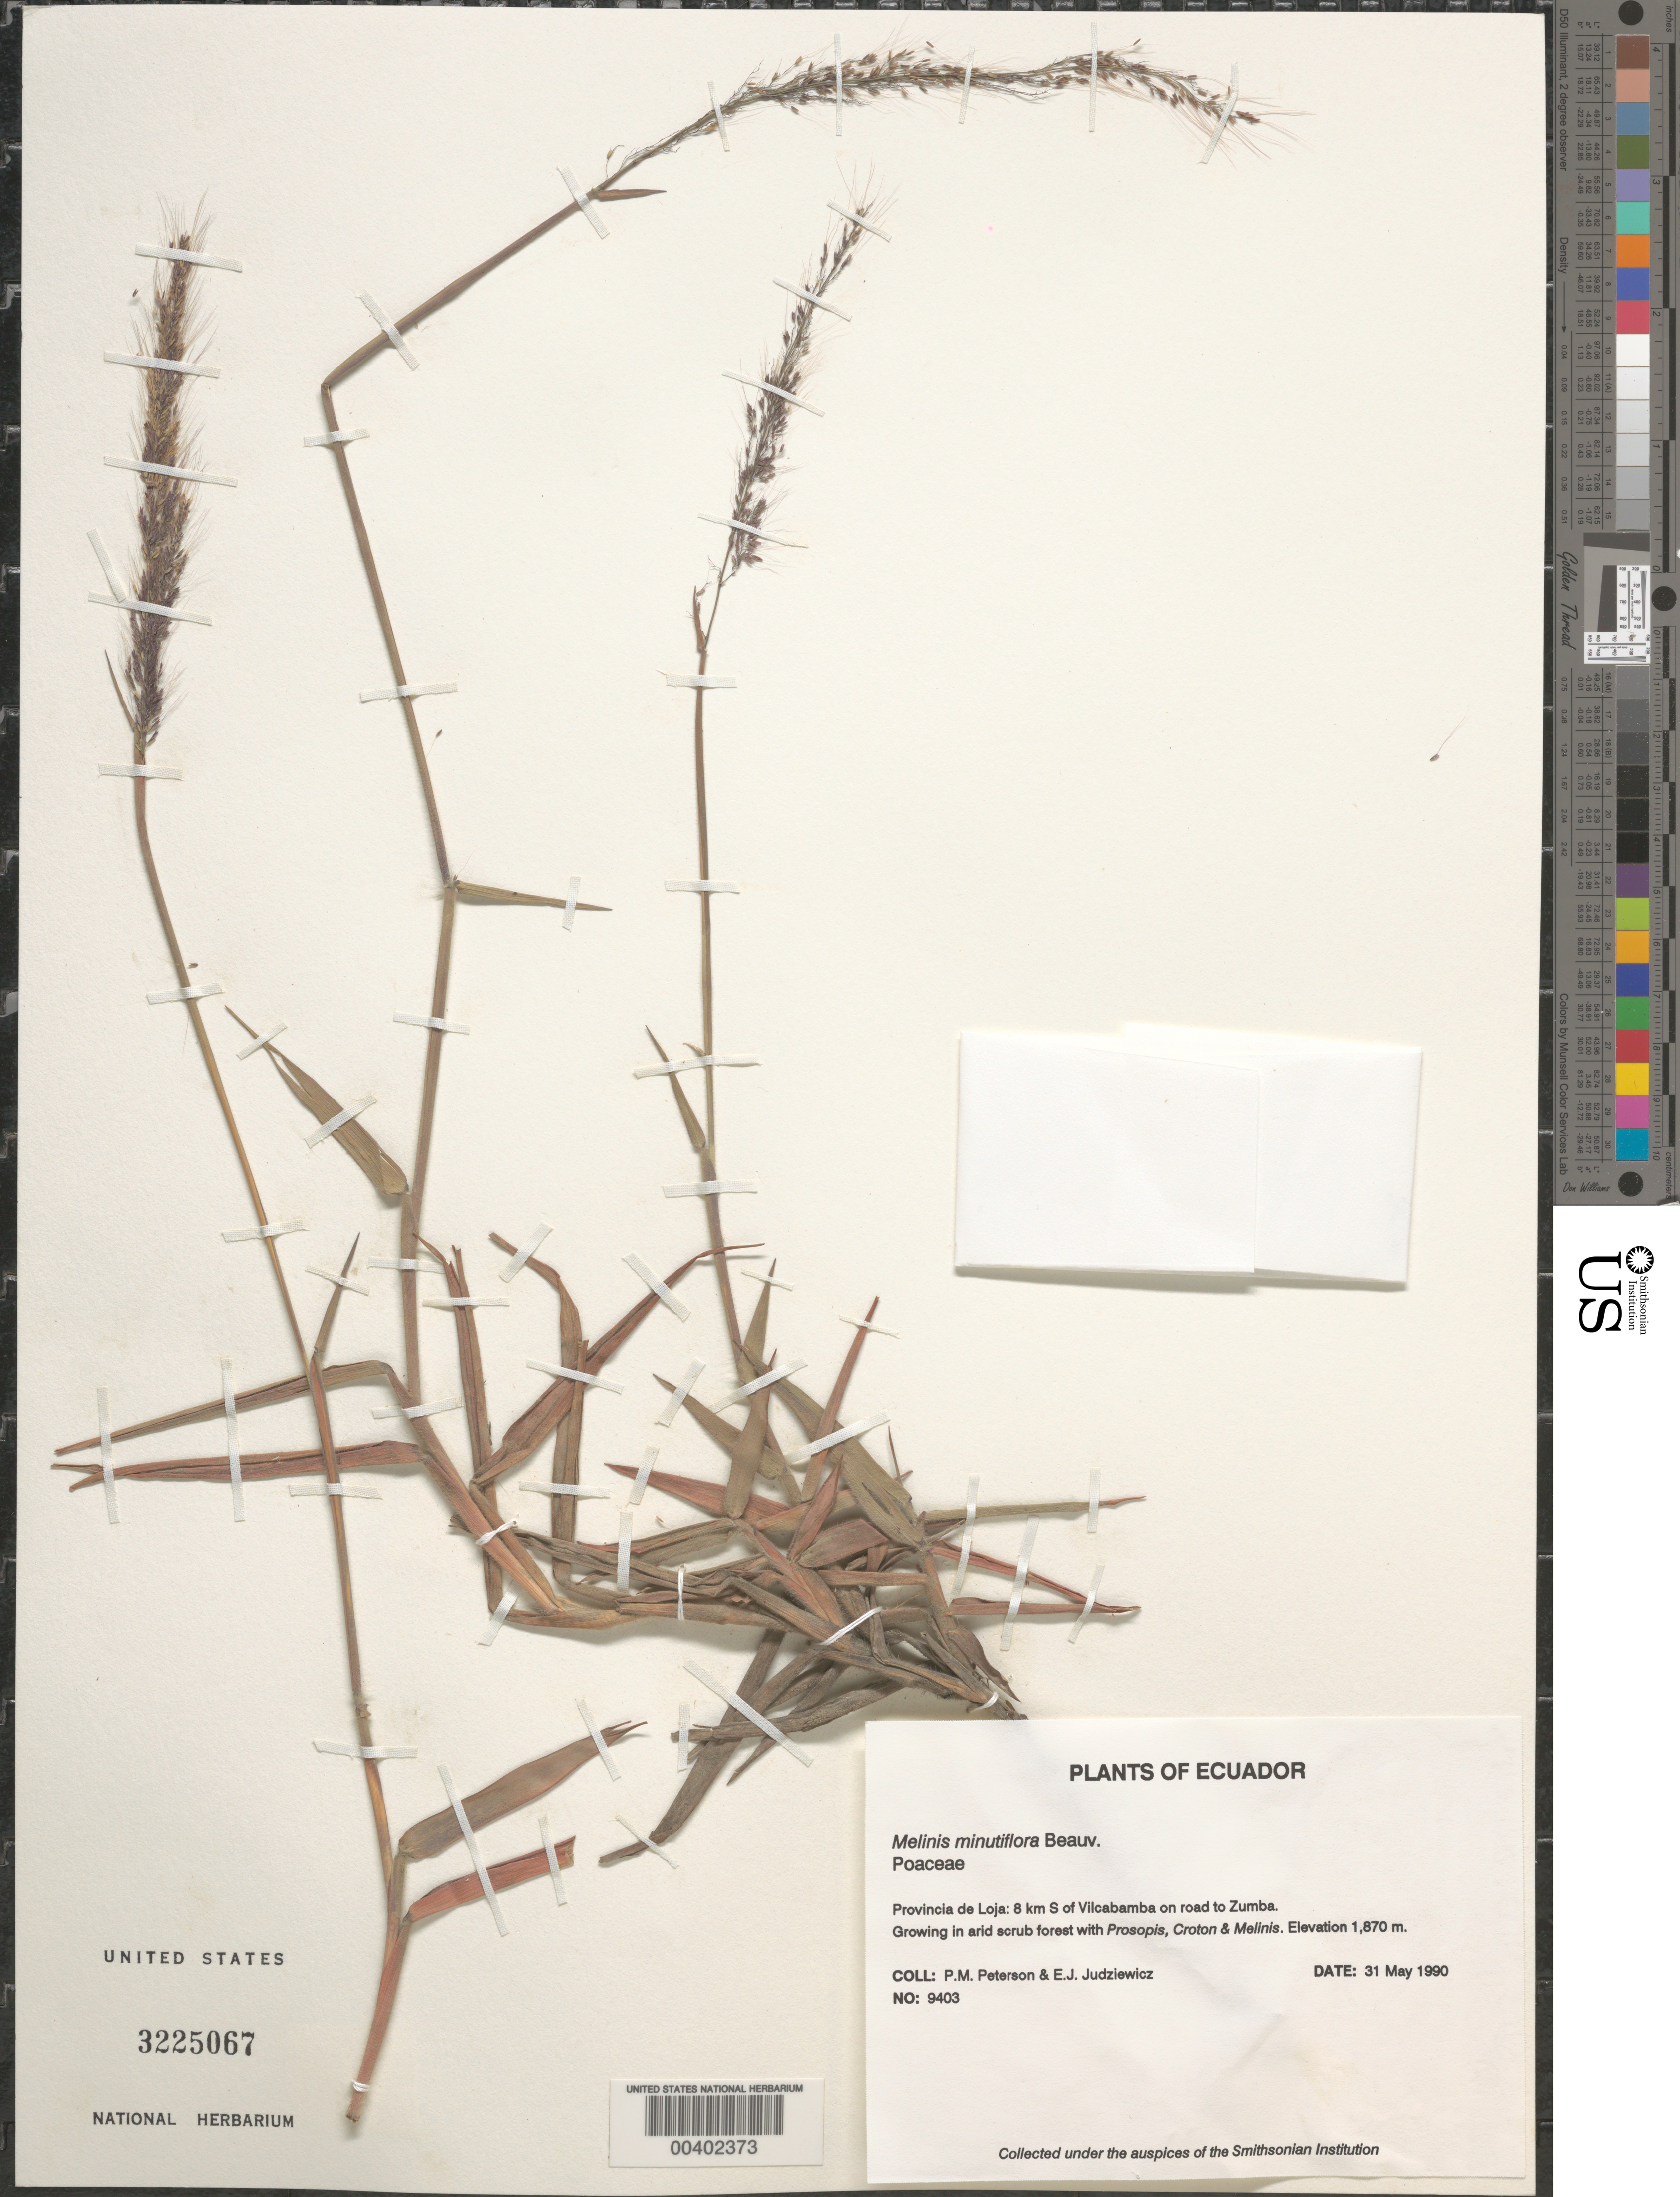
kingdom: Plantae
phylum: Tracheophyta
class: Liliopsida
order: Poales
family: Poaceae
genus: Melinis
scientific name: Melinis minutiflora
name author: P. Beauv.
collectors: P. M. Peterson & E. J. Judziewicz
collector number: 09403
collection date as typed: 31 May 1990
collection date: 1990-05-31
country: Ecuador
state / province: Loja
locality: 8 km S of Vilcabamba on road to Zumba.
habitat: Growing in arid scrub forest with Prosopis, Croton & Melinis.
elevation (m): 1870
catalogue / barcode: US 3225067